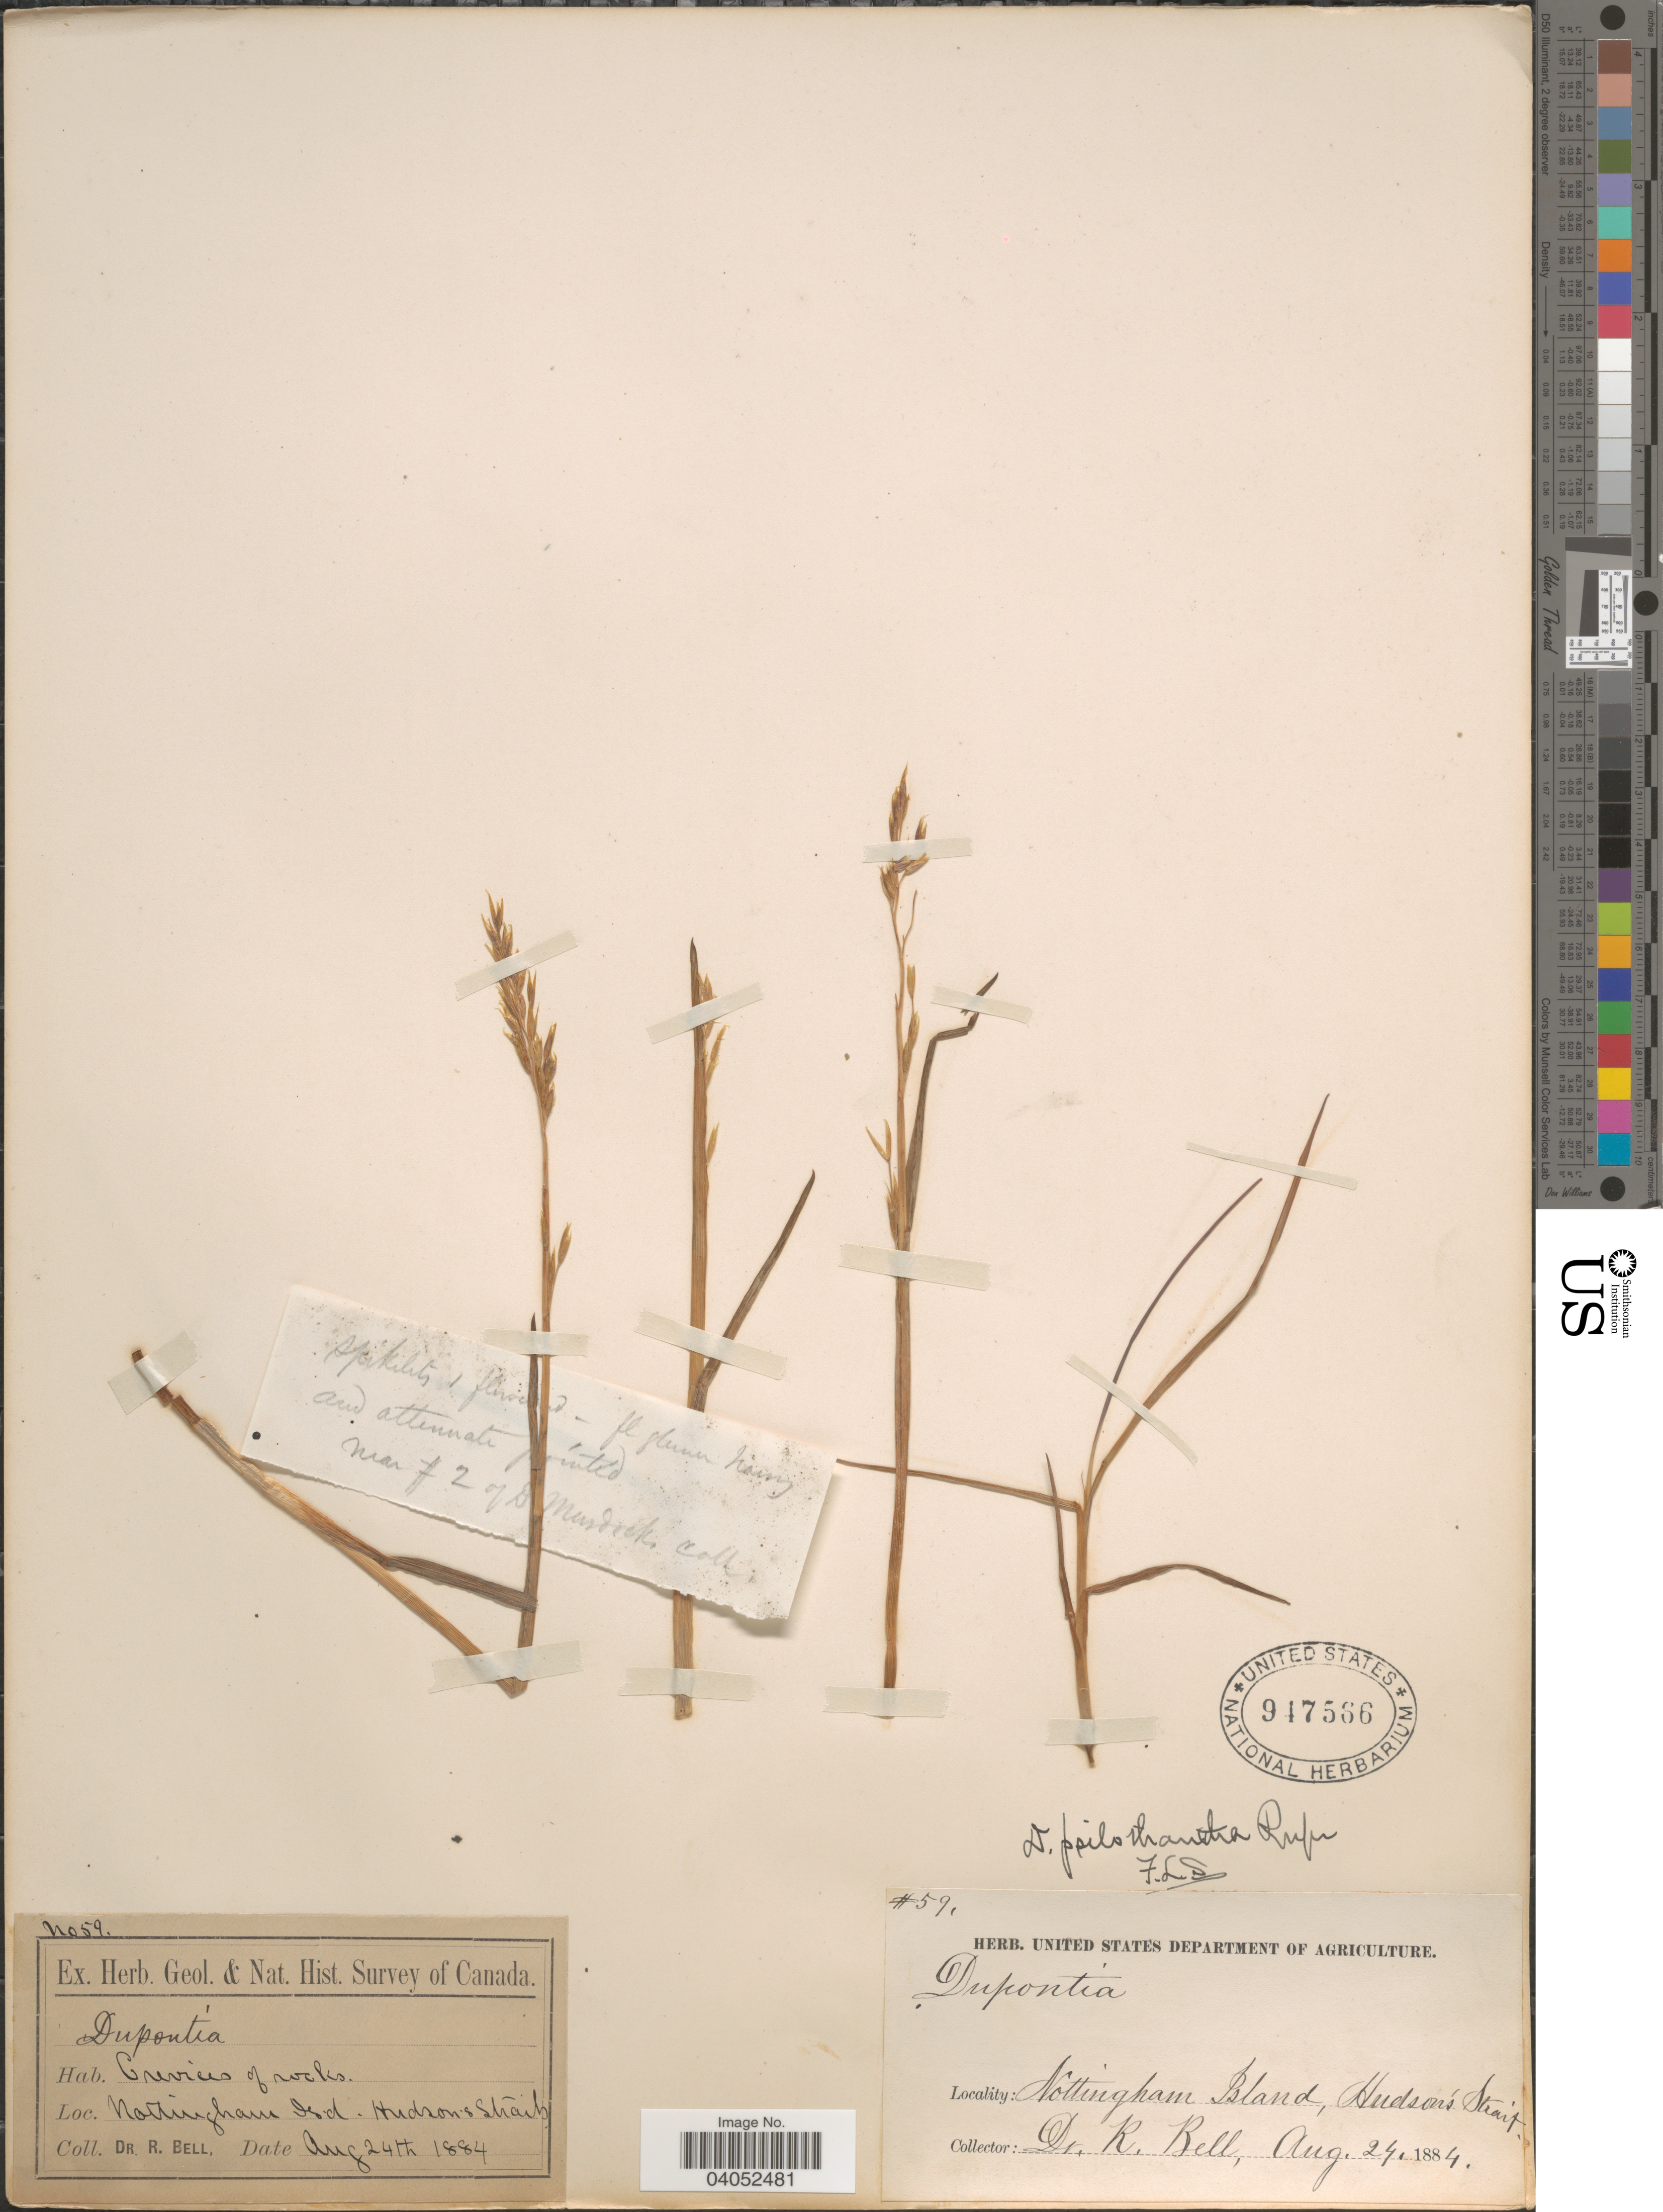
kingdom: Plantae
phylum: Tracheophyta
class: Liliopsida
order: Poales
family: Poaceae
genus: Dupontia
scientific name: Dupontia micrantha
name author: Holm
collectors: C. R. Bell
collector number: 59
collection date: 1884-08-24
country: Canada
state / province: Nunavut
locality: Nottingham Island, Hudson's Straits.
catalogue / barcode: US 947566